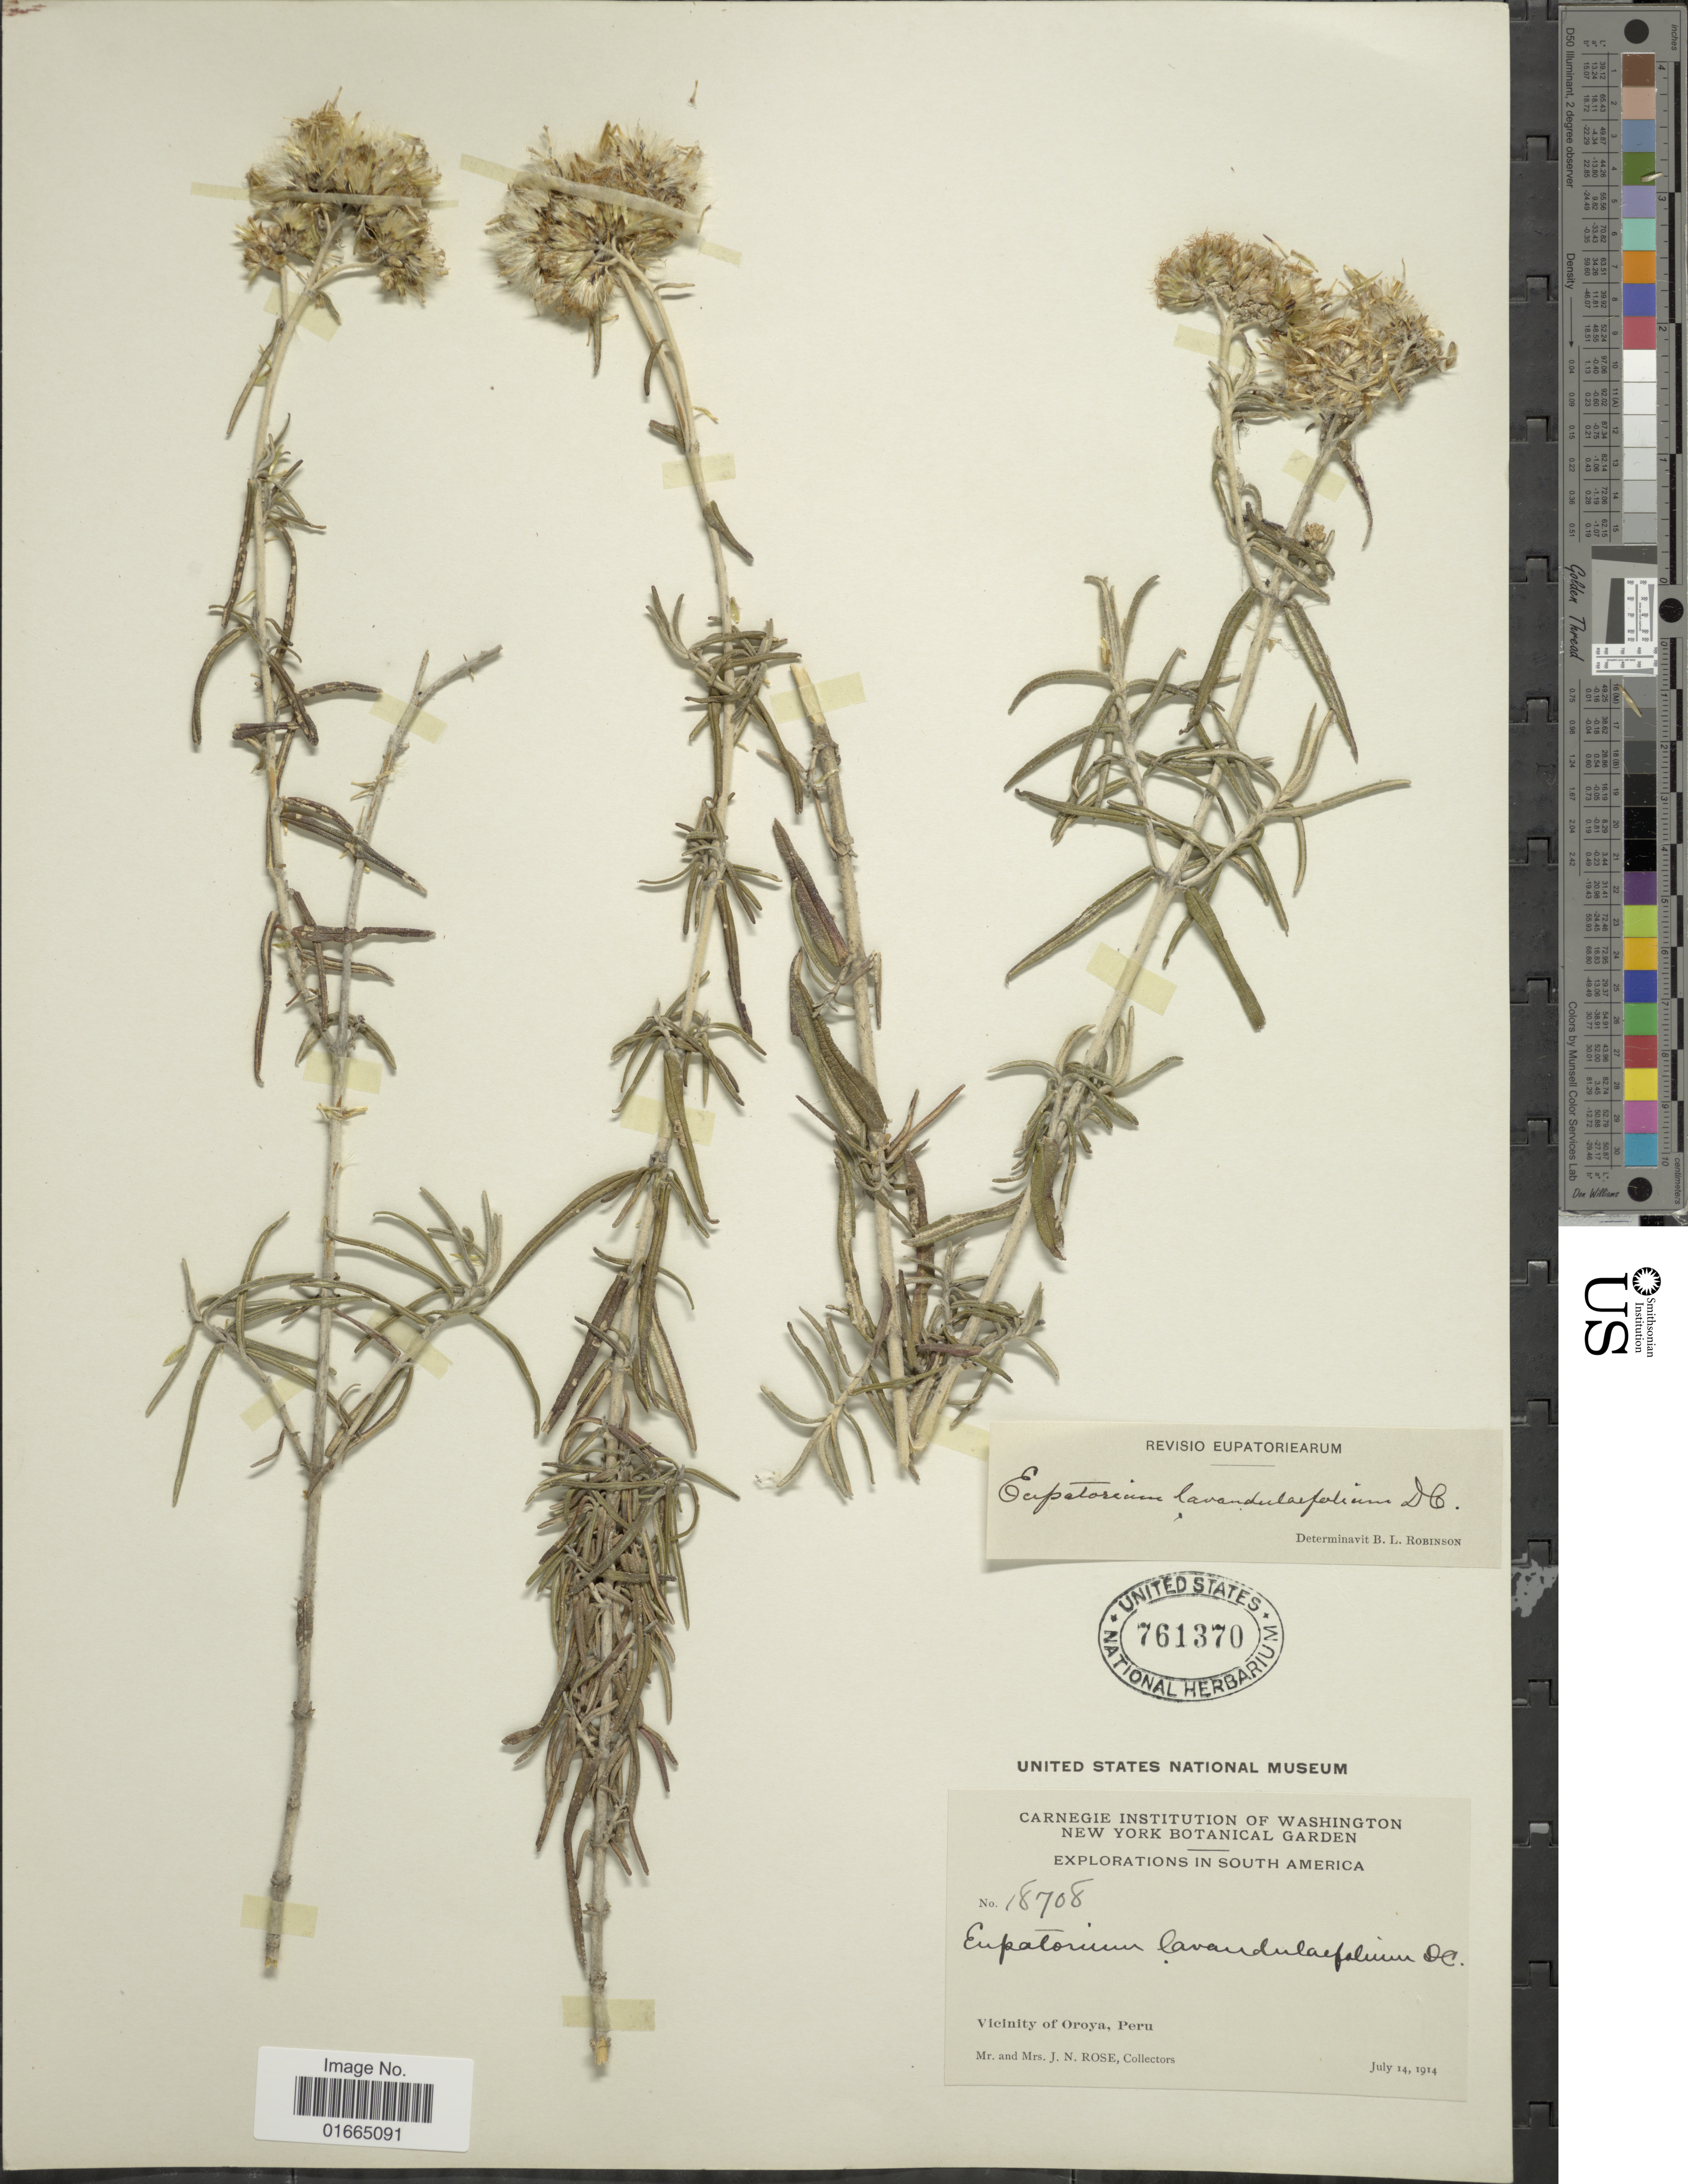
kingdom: Plantae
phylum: Tracheophyta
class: Magnoliopsida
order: Asterales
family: Asteraceae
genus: Cronquistianthus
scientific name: Cronquistianthus lavandulaefolius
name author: (DC.) R.M. King & H. Rob.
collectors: J. N. Rose & L. B. Rose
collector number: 18708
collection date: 1914-07-14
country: Peru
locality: Vicinity of Oroya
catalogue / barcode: US 761370